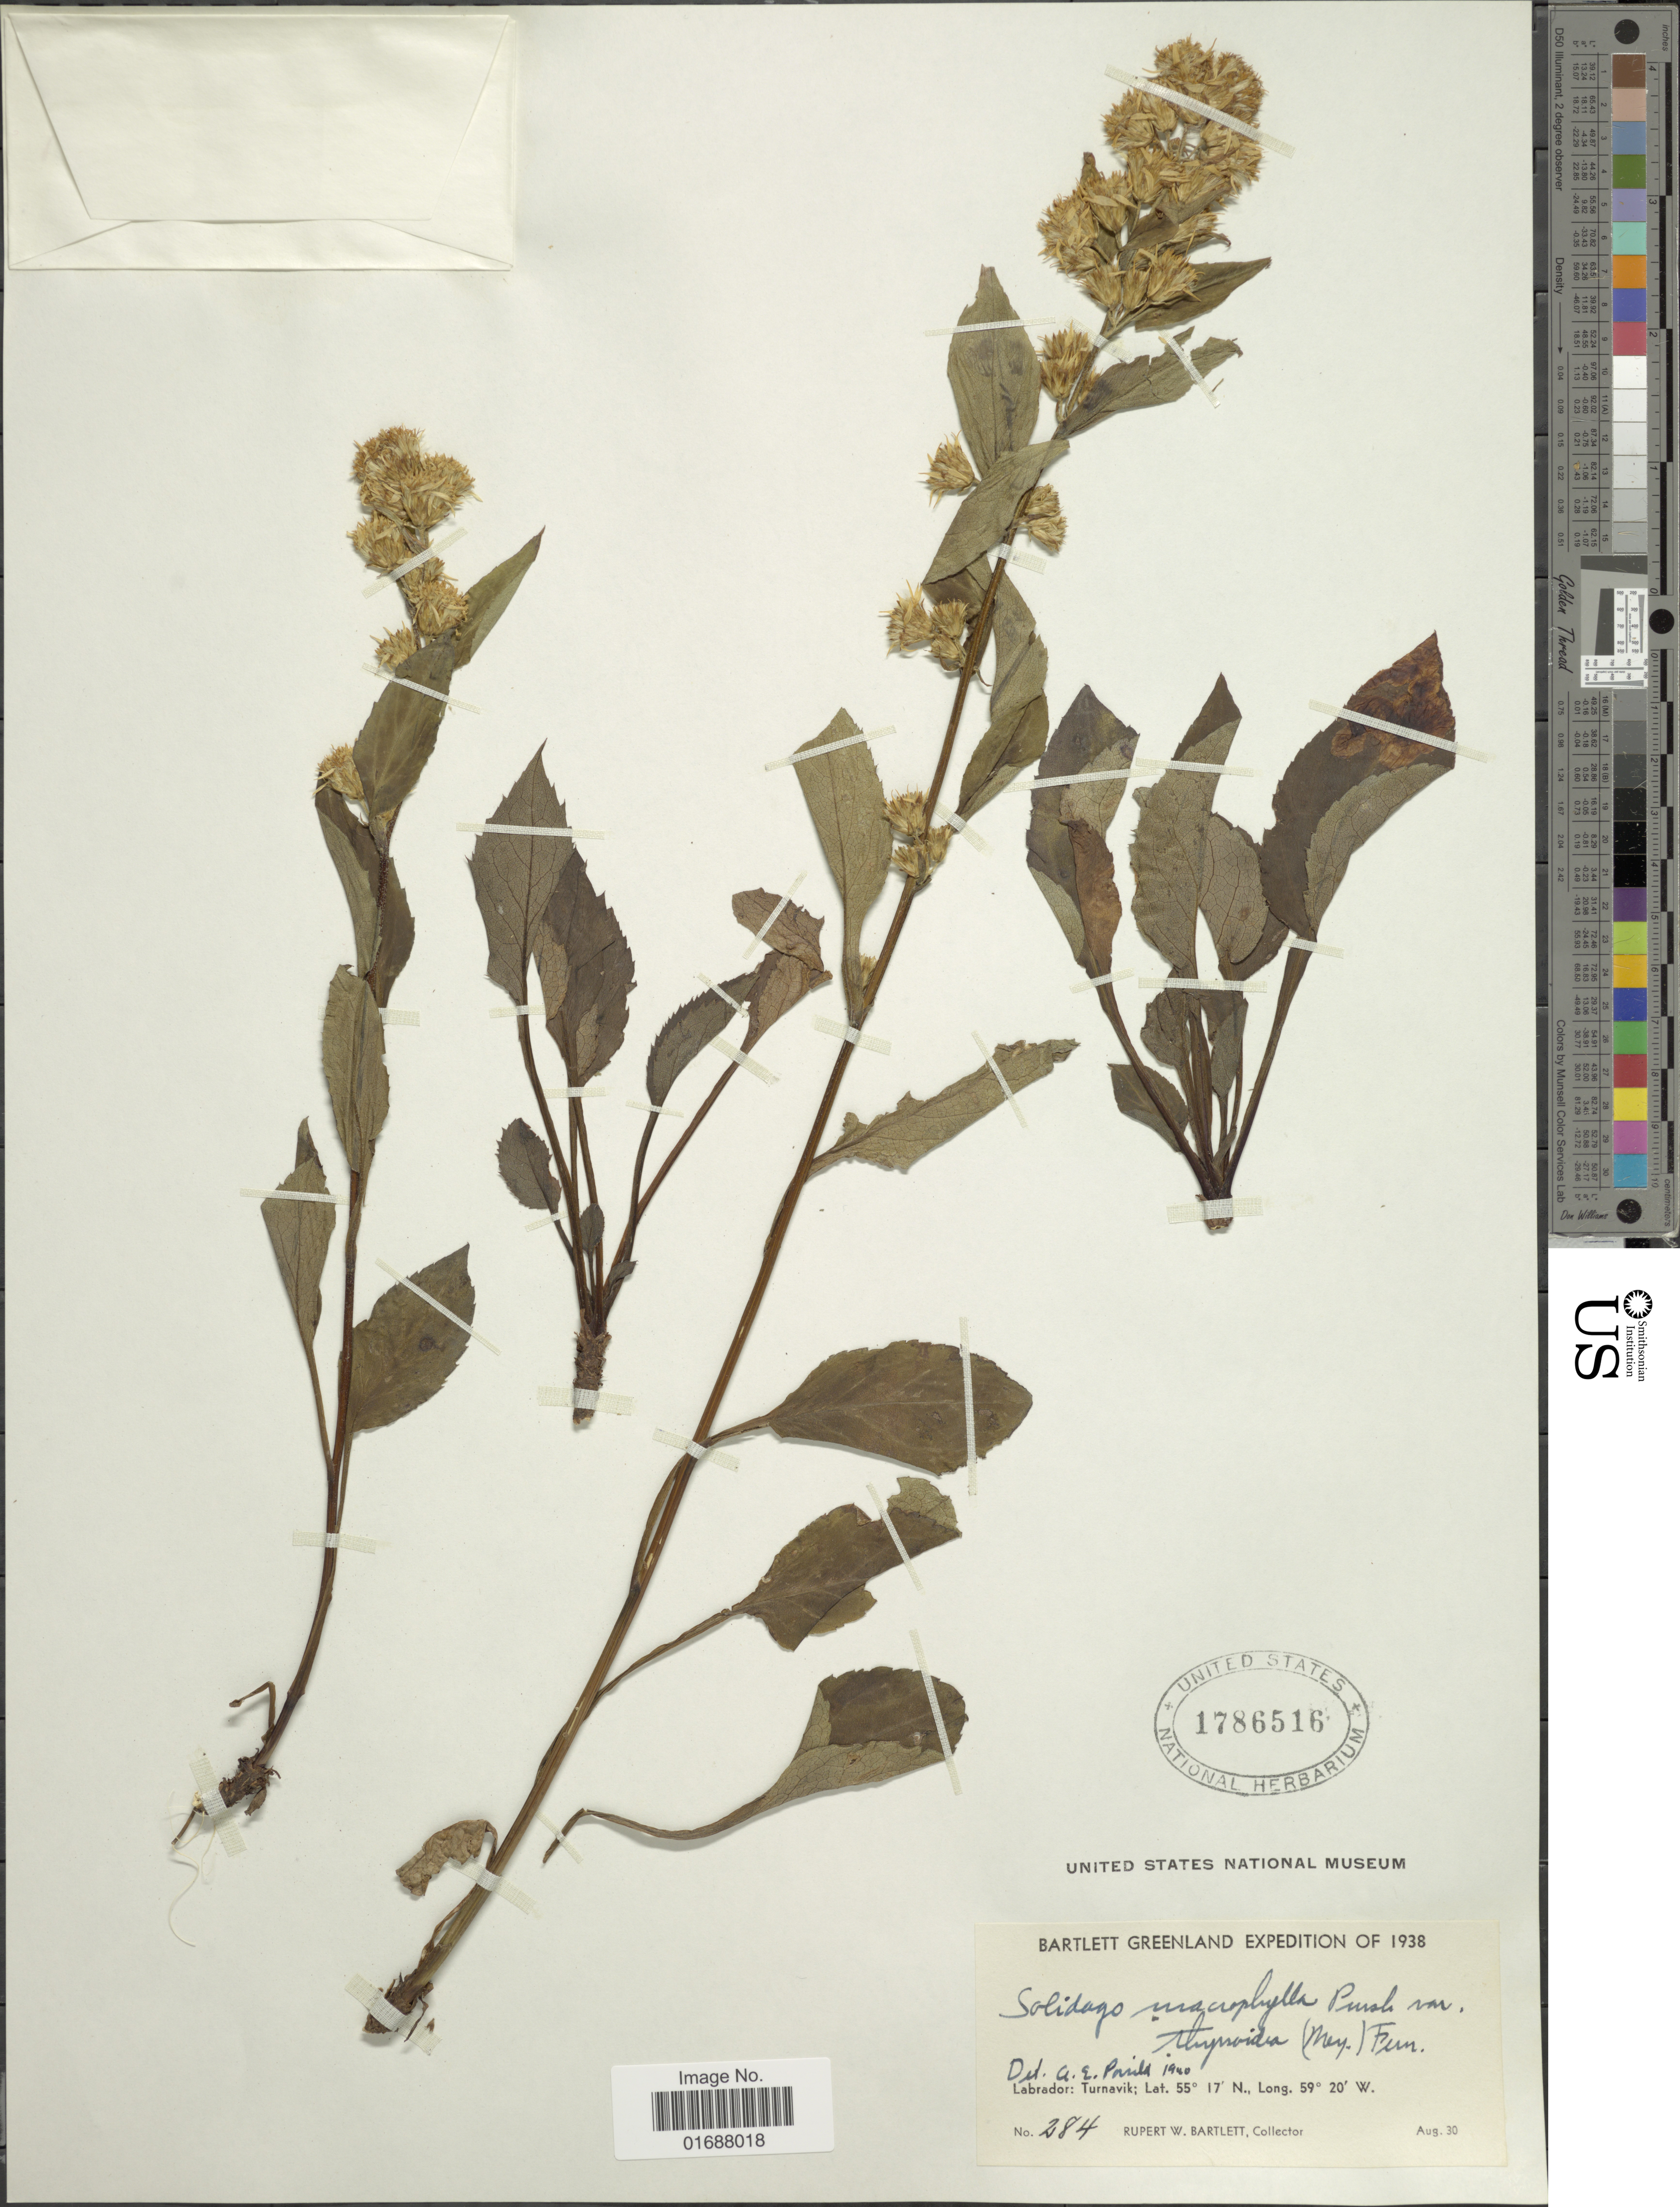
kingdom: Plantae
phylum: Tracheophyta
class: Magnoliopsida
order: Asterales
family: Asteraceae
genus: Solidago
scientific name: Solidago macrophylla var. thyrsoidea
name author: (E. Mey.) Fernald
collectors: R. W. Bartlett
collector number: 284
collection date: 1938-08-30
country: Canada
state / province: Newfoundland and Labrador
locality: Greenland, Labrador: Turnavik.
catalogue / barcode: US 1786516